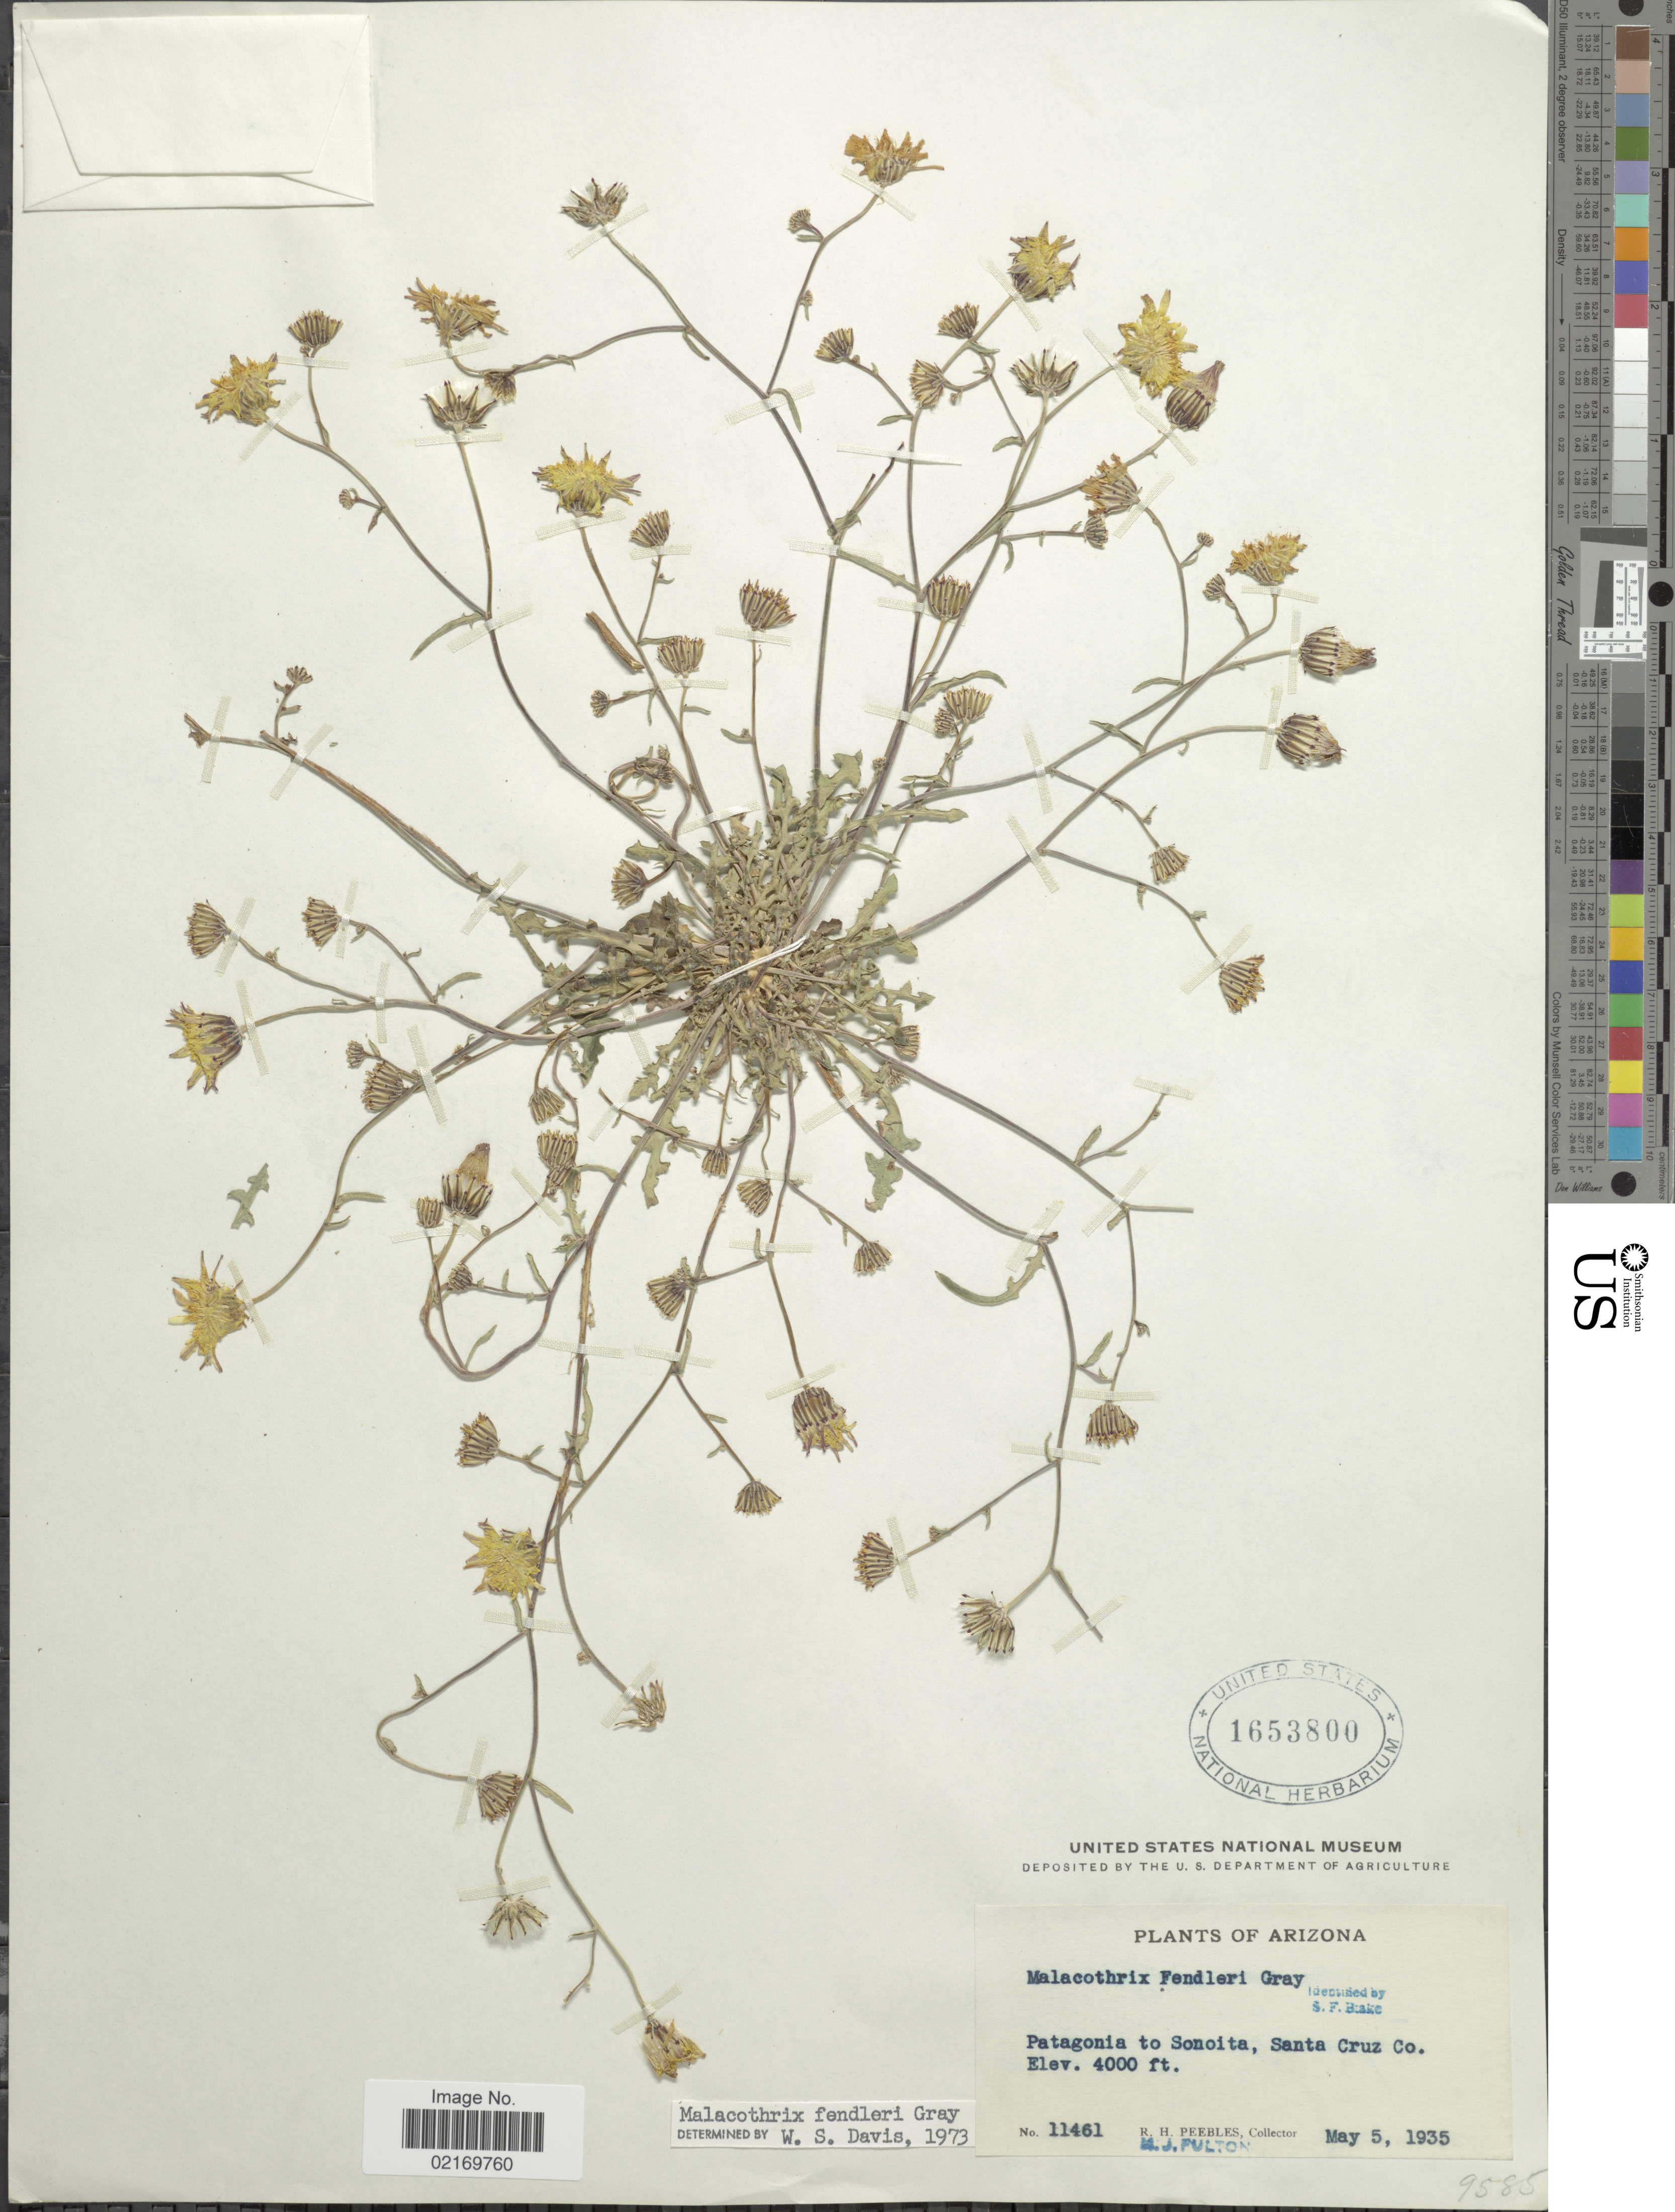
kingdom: Plantae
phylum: Tracheophyta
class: Magnoliopsida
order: Asterales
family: Asteraceae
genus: Malacothrix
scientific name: Malacothrix fendleri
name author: A. Gray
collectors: R. H. Peebles & M. Fulton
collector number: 11461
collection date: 1935-05-05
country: United States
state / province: Arizona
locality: Patagonia to Sonoita, Santa Cruz Co.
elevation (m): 1219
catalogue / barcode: US 1653800